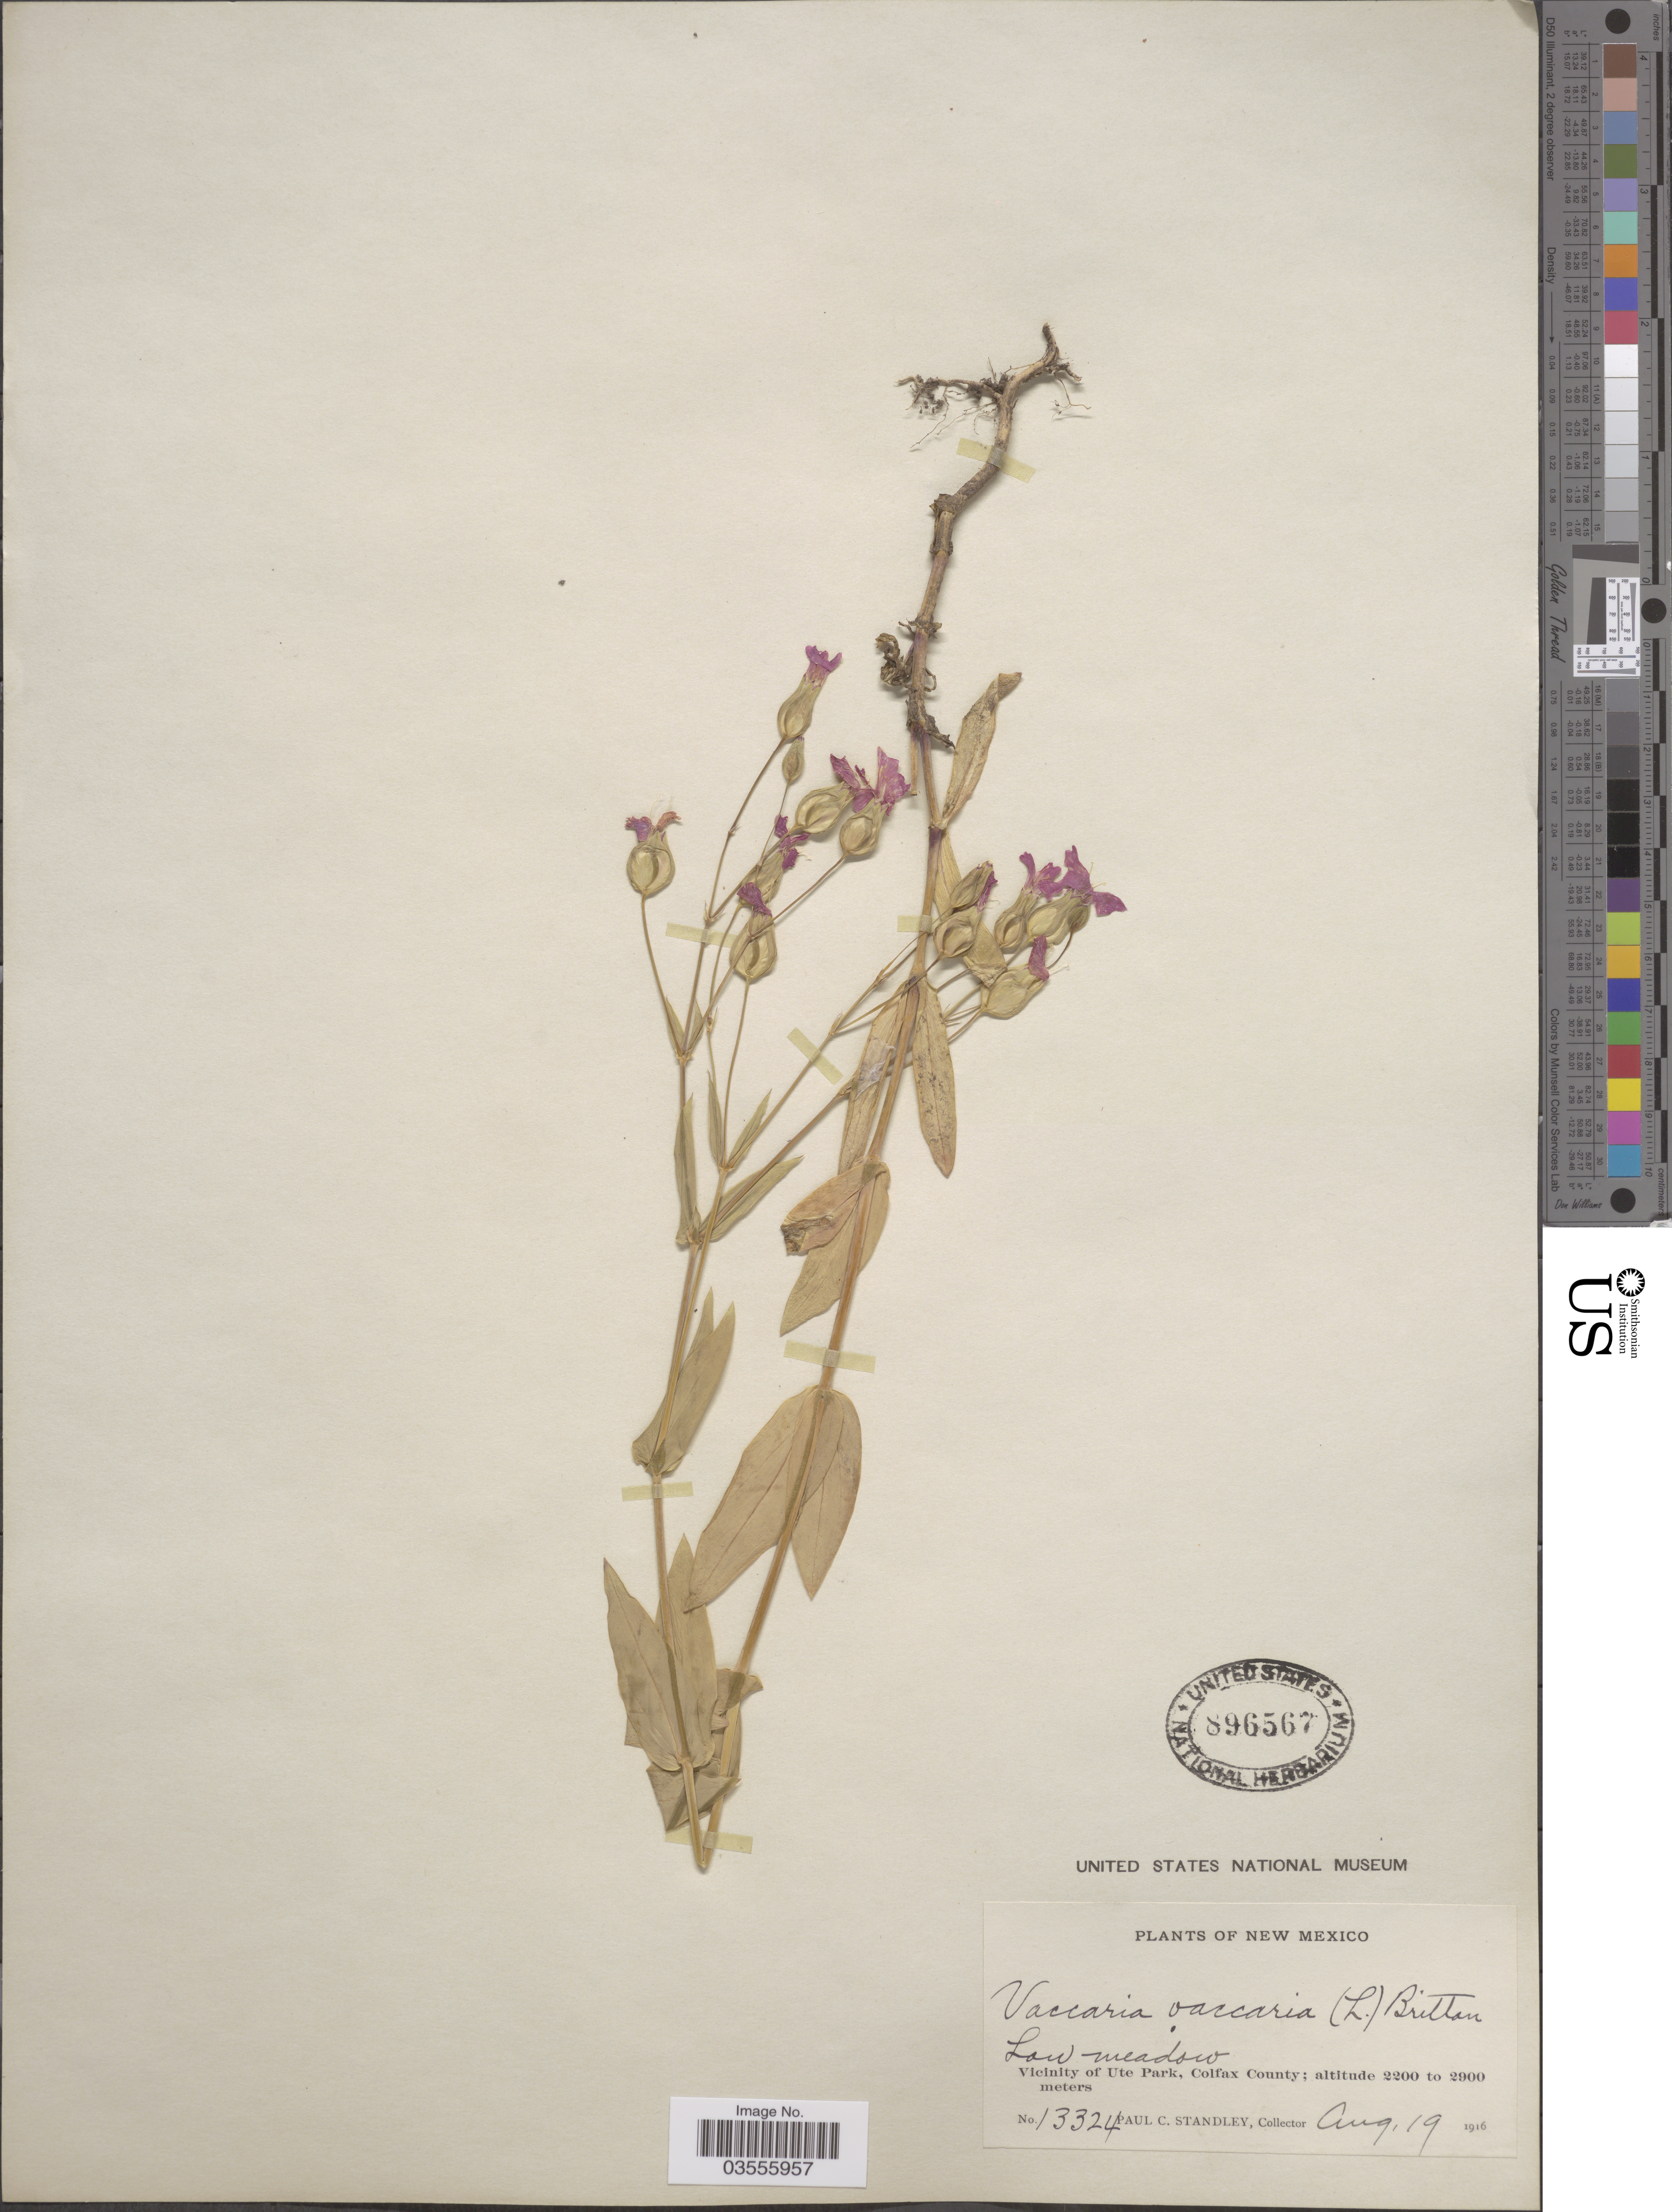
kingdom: Plantae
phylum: Tracheophyta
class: Magnoliopsida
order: Caryophyllales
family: Caryophyllaceae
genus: Gypsophila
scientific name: Gypsophila vaccaria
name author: (L.) Sm.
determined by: Strong, M. T., (US), Smithsonian Institution - National Museum of Natural History (UNITED STATES)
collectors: P. C. Standley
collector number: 13324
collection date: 1916-08-19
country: United States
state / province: New Mexico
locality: Vicinity of Ute Park, Colfax County.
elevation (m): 2200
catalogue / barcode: US 896567